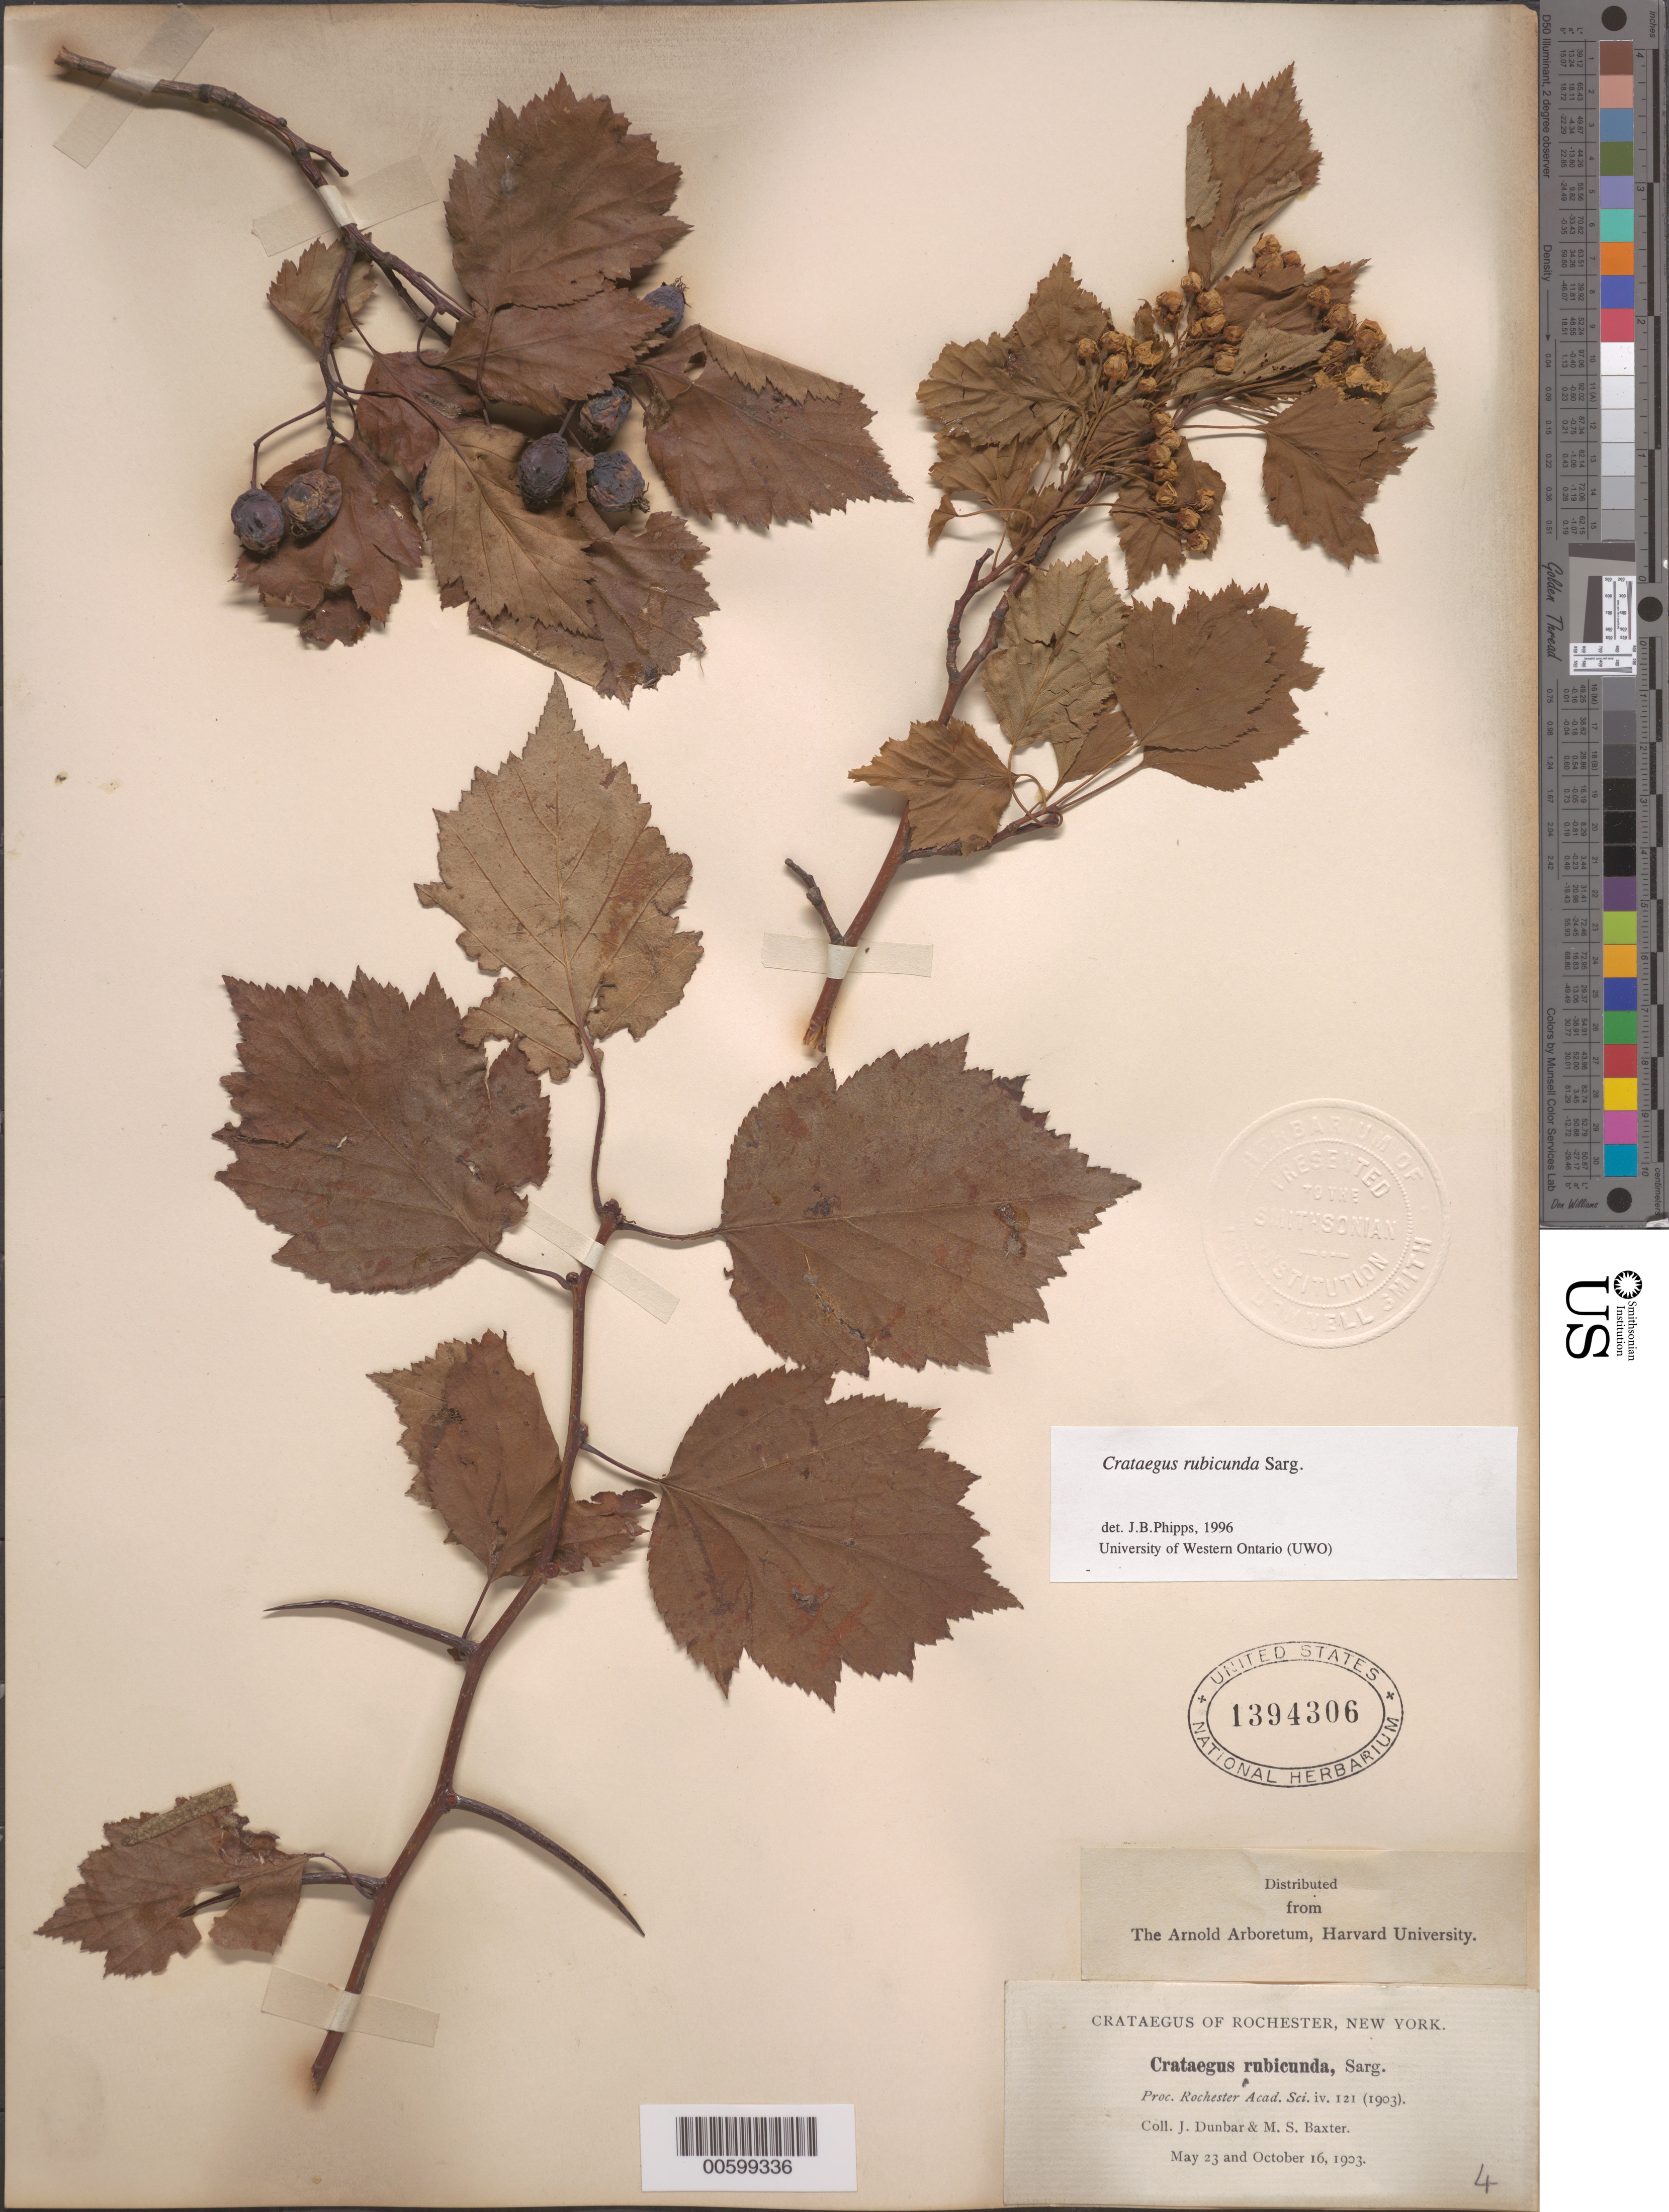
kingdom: Plantae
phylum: Tracheophyta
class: Magnoliopsida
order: Rosales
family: Rosaceae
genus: Crataegus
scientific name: Crataegus rubicunda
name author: Sarg.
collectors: J. Dunbar & M. Baxter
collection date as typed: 23 May 1903 and 16 Oct 1903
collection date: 1903-05-23,1903-10-16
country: United States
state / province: New York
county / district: Monroe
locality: Rochester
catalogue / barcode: US 1394306